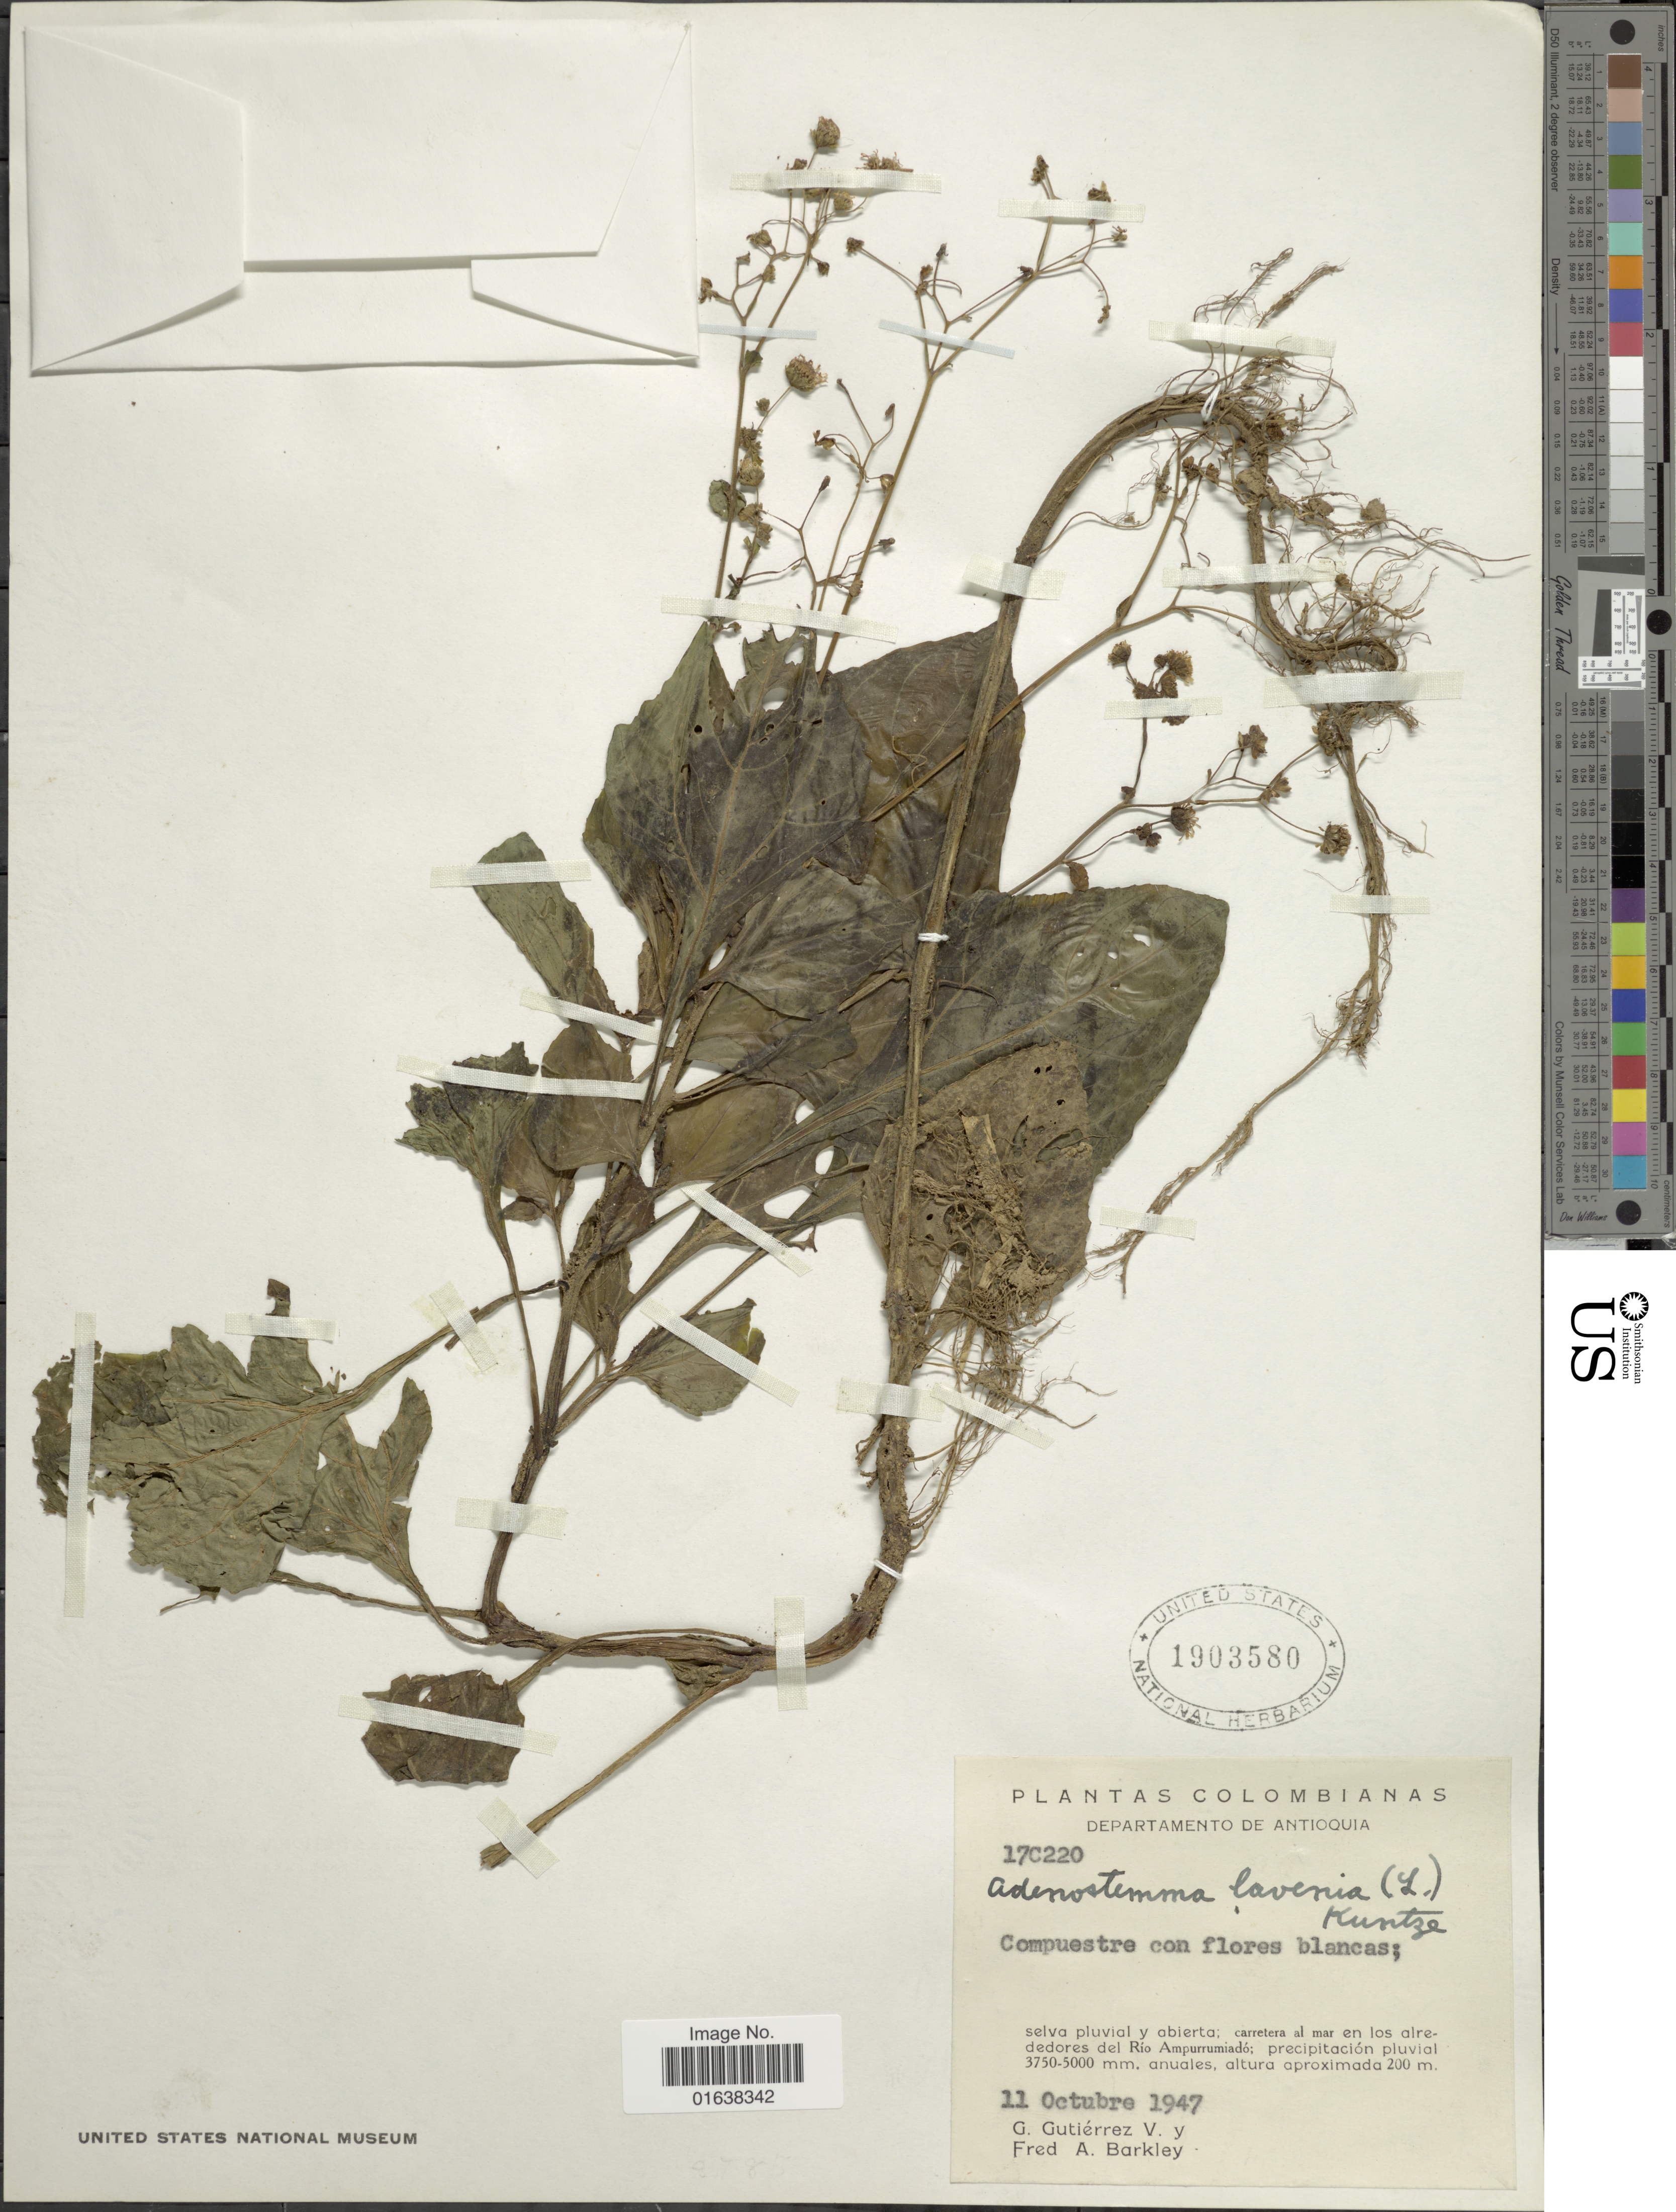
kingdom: Plantae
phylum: Tracheophyta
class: Magnoliopsida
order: Asterales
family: Asteraceae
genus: Adenostemma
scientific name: Adenostemma platyphyllum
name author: Cass.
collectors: G. Gutiérrez V. & F. A. Barkley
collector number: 17c220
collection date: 1947-10-11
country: Colombia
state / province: Antioquia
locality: Colombianas. Departamento de Antioquia. selva pluvial y abierta; carretera al mar en los alrededores del Rio Ampurrumiado; precipitacion pluvial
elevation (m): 200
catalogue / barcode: US 1903580